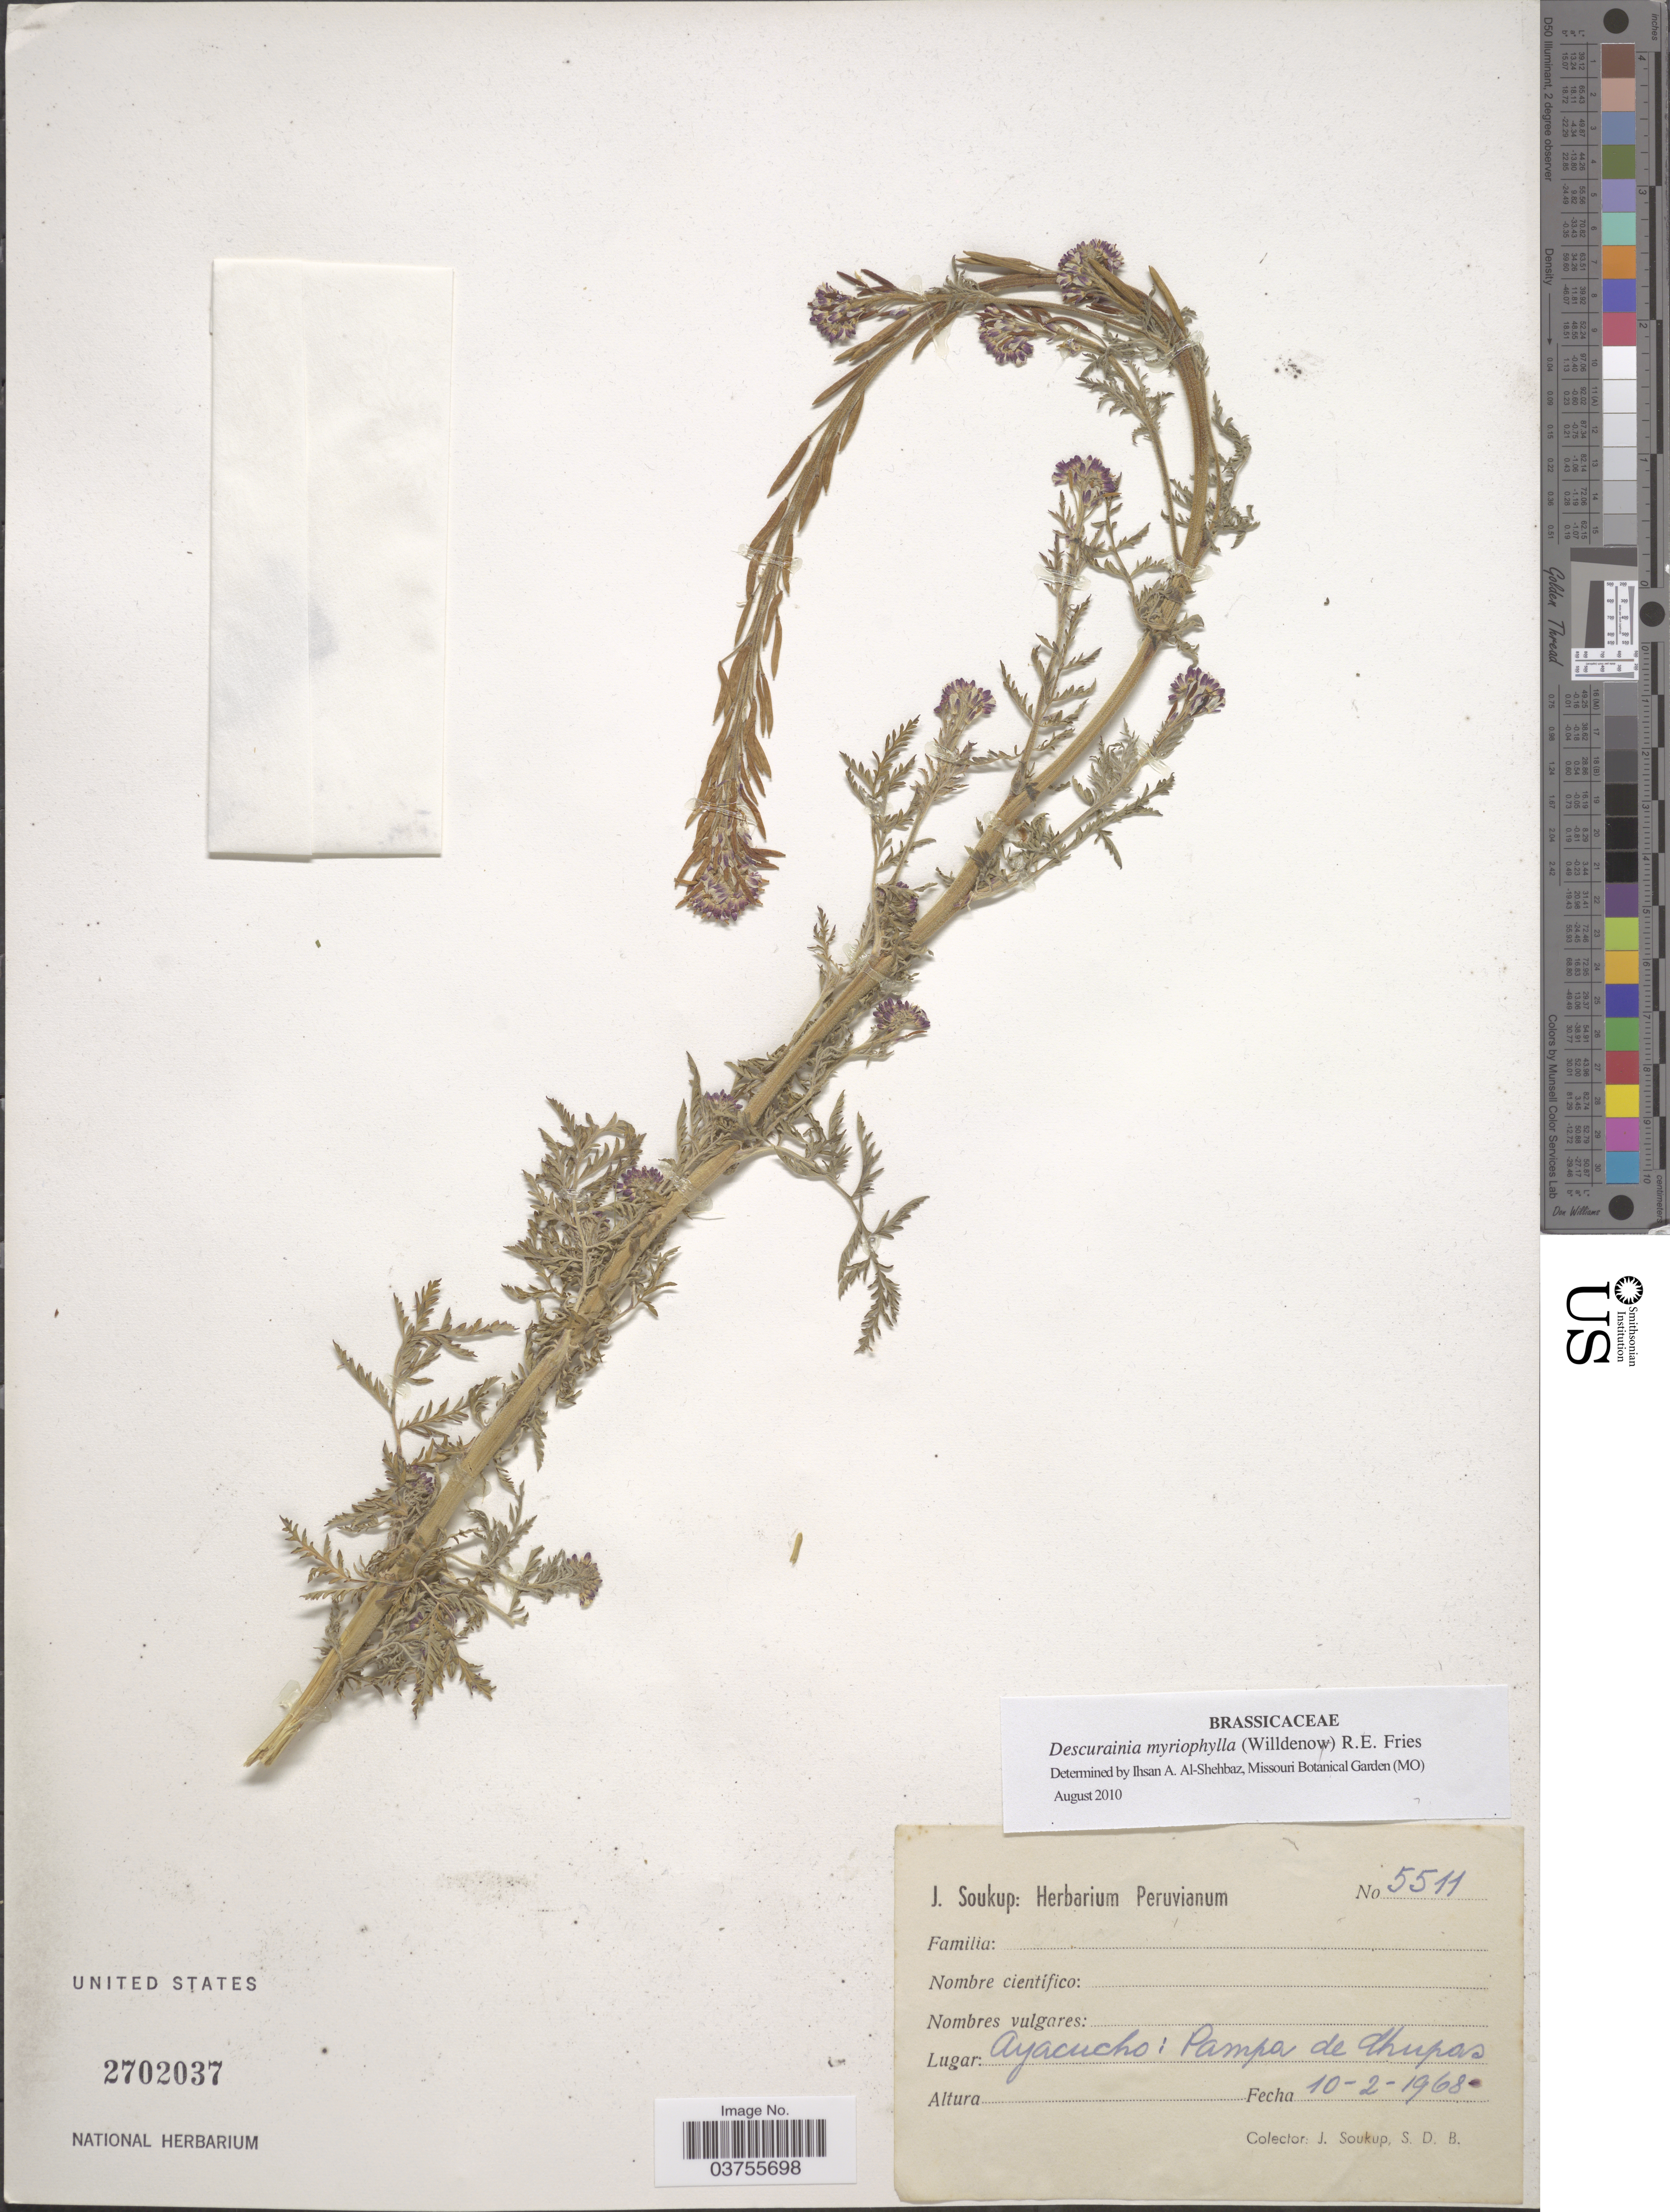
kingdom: Plantae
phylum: Tracheophyta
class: Magnoliopsida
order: Brassicales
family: Brassicaceae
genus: Descurainia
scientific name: Descurainia myriophylla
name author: (Willd.) R.E. Fr.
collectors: J. Soukup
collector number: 5511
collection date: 1968-02-10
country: Peru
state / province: Ayacucho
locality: Pampa de Chupas.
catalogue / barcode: US 2702037